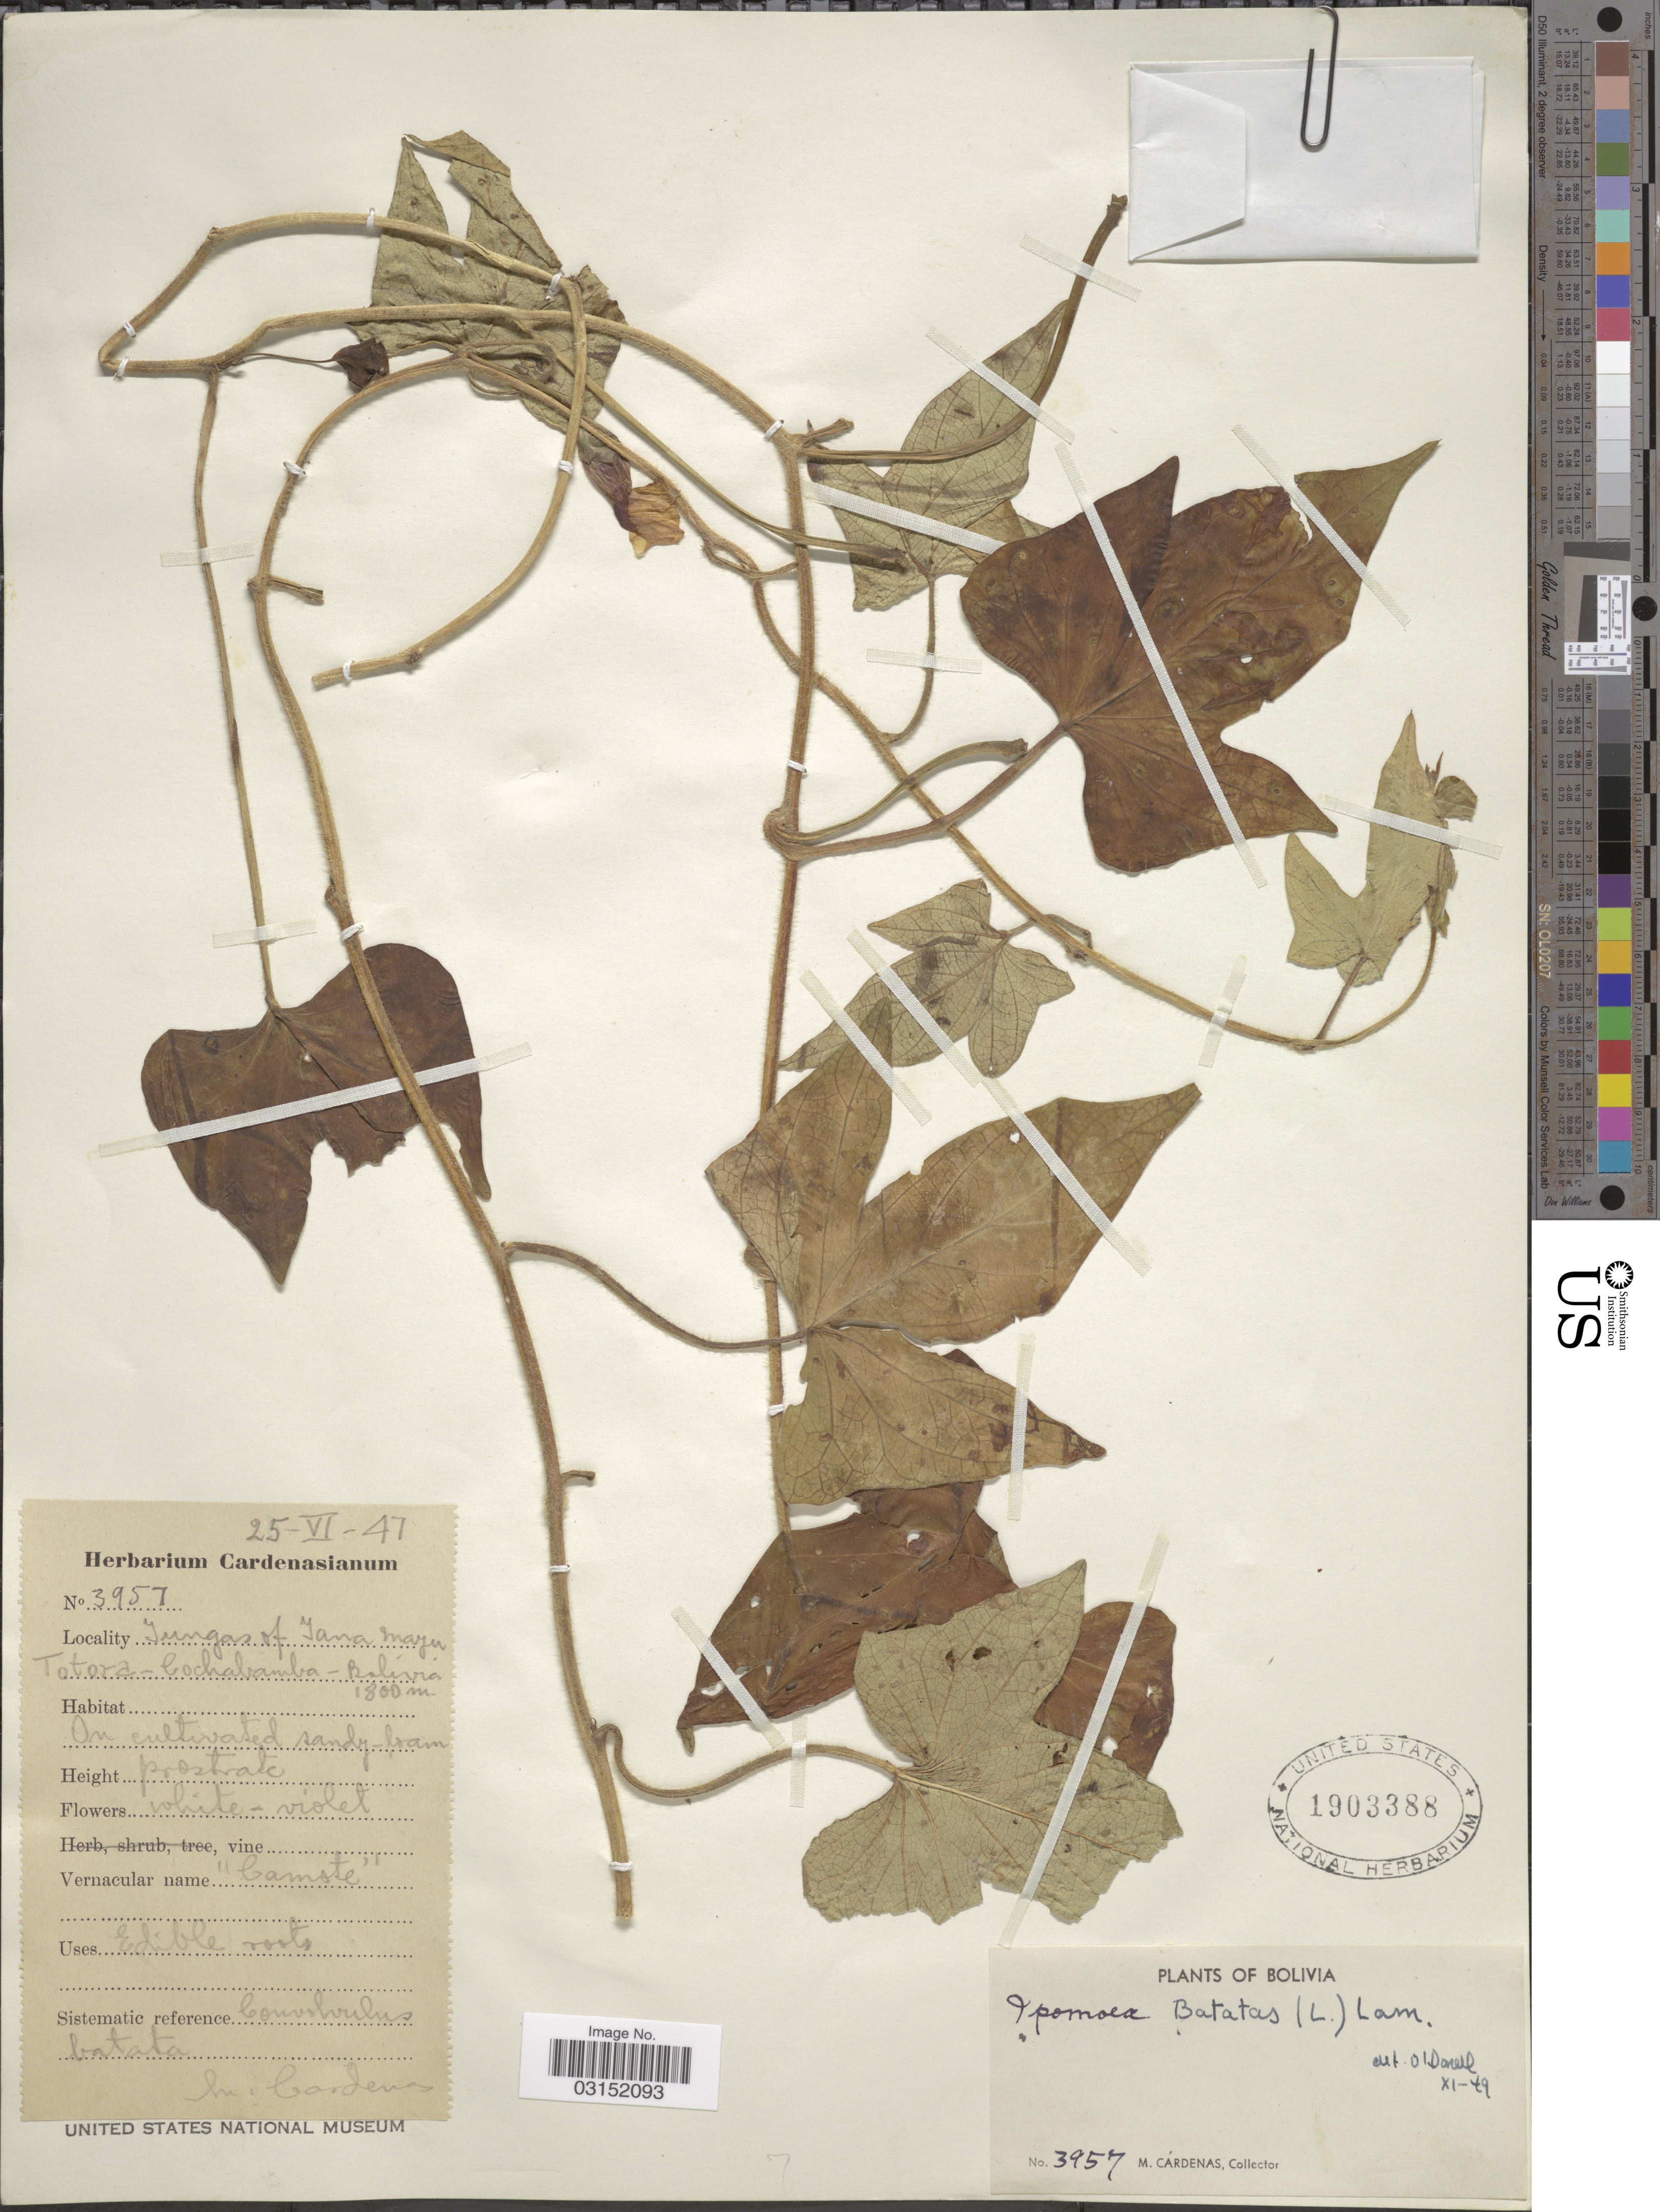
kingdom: Plantae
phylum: Tracheophyta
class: Magnoliopsida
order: Solanales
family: Convolvulaceae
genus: Ipomoea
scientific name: Ipomoea batatas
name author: (L.) Lam.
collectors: M. Cárdenas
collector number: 3957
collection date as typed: Transcribed d/m/y: 25/6/47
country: Bolivia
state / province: Cochabamba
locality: Yungas of Yanamaya Totora.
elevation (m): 1800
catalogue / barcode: US 1903388